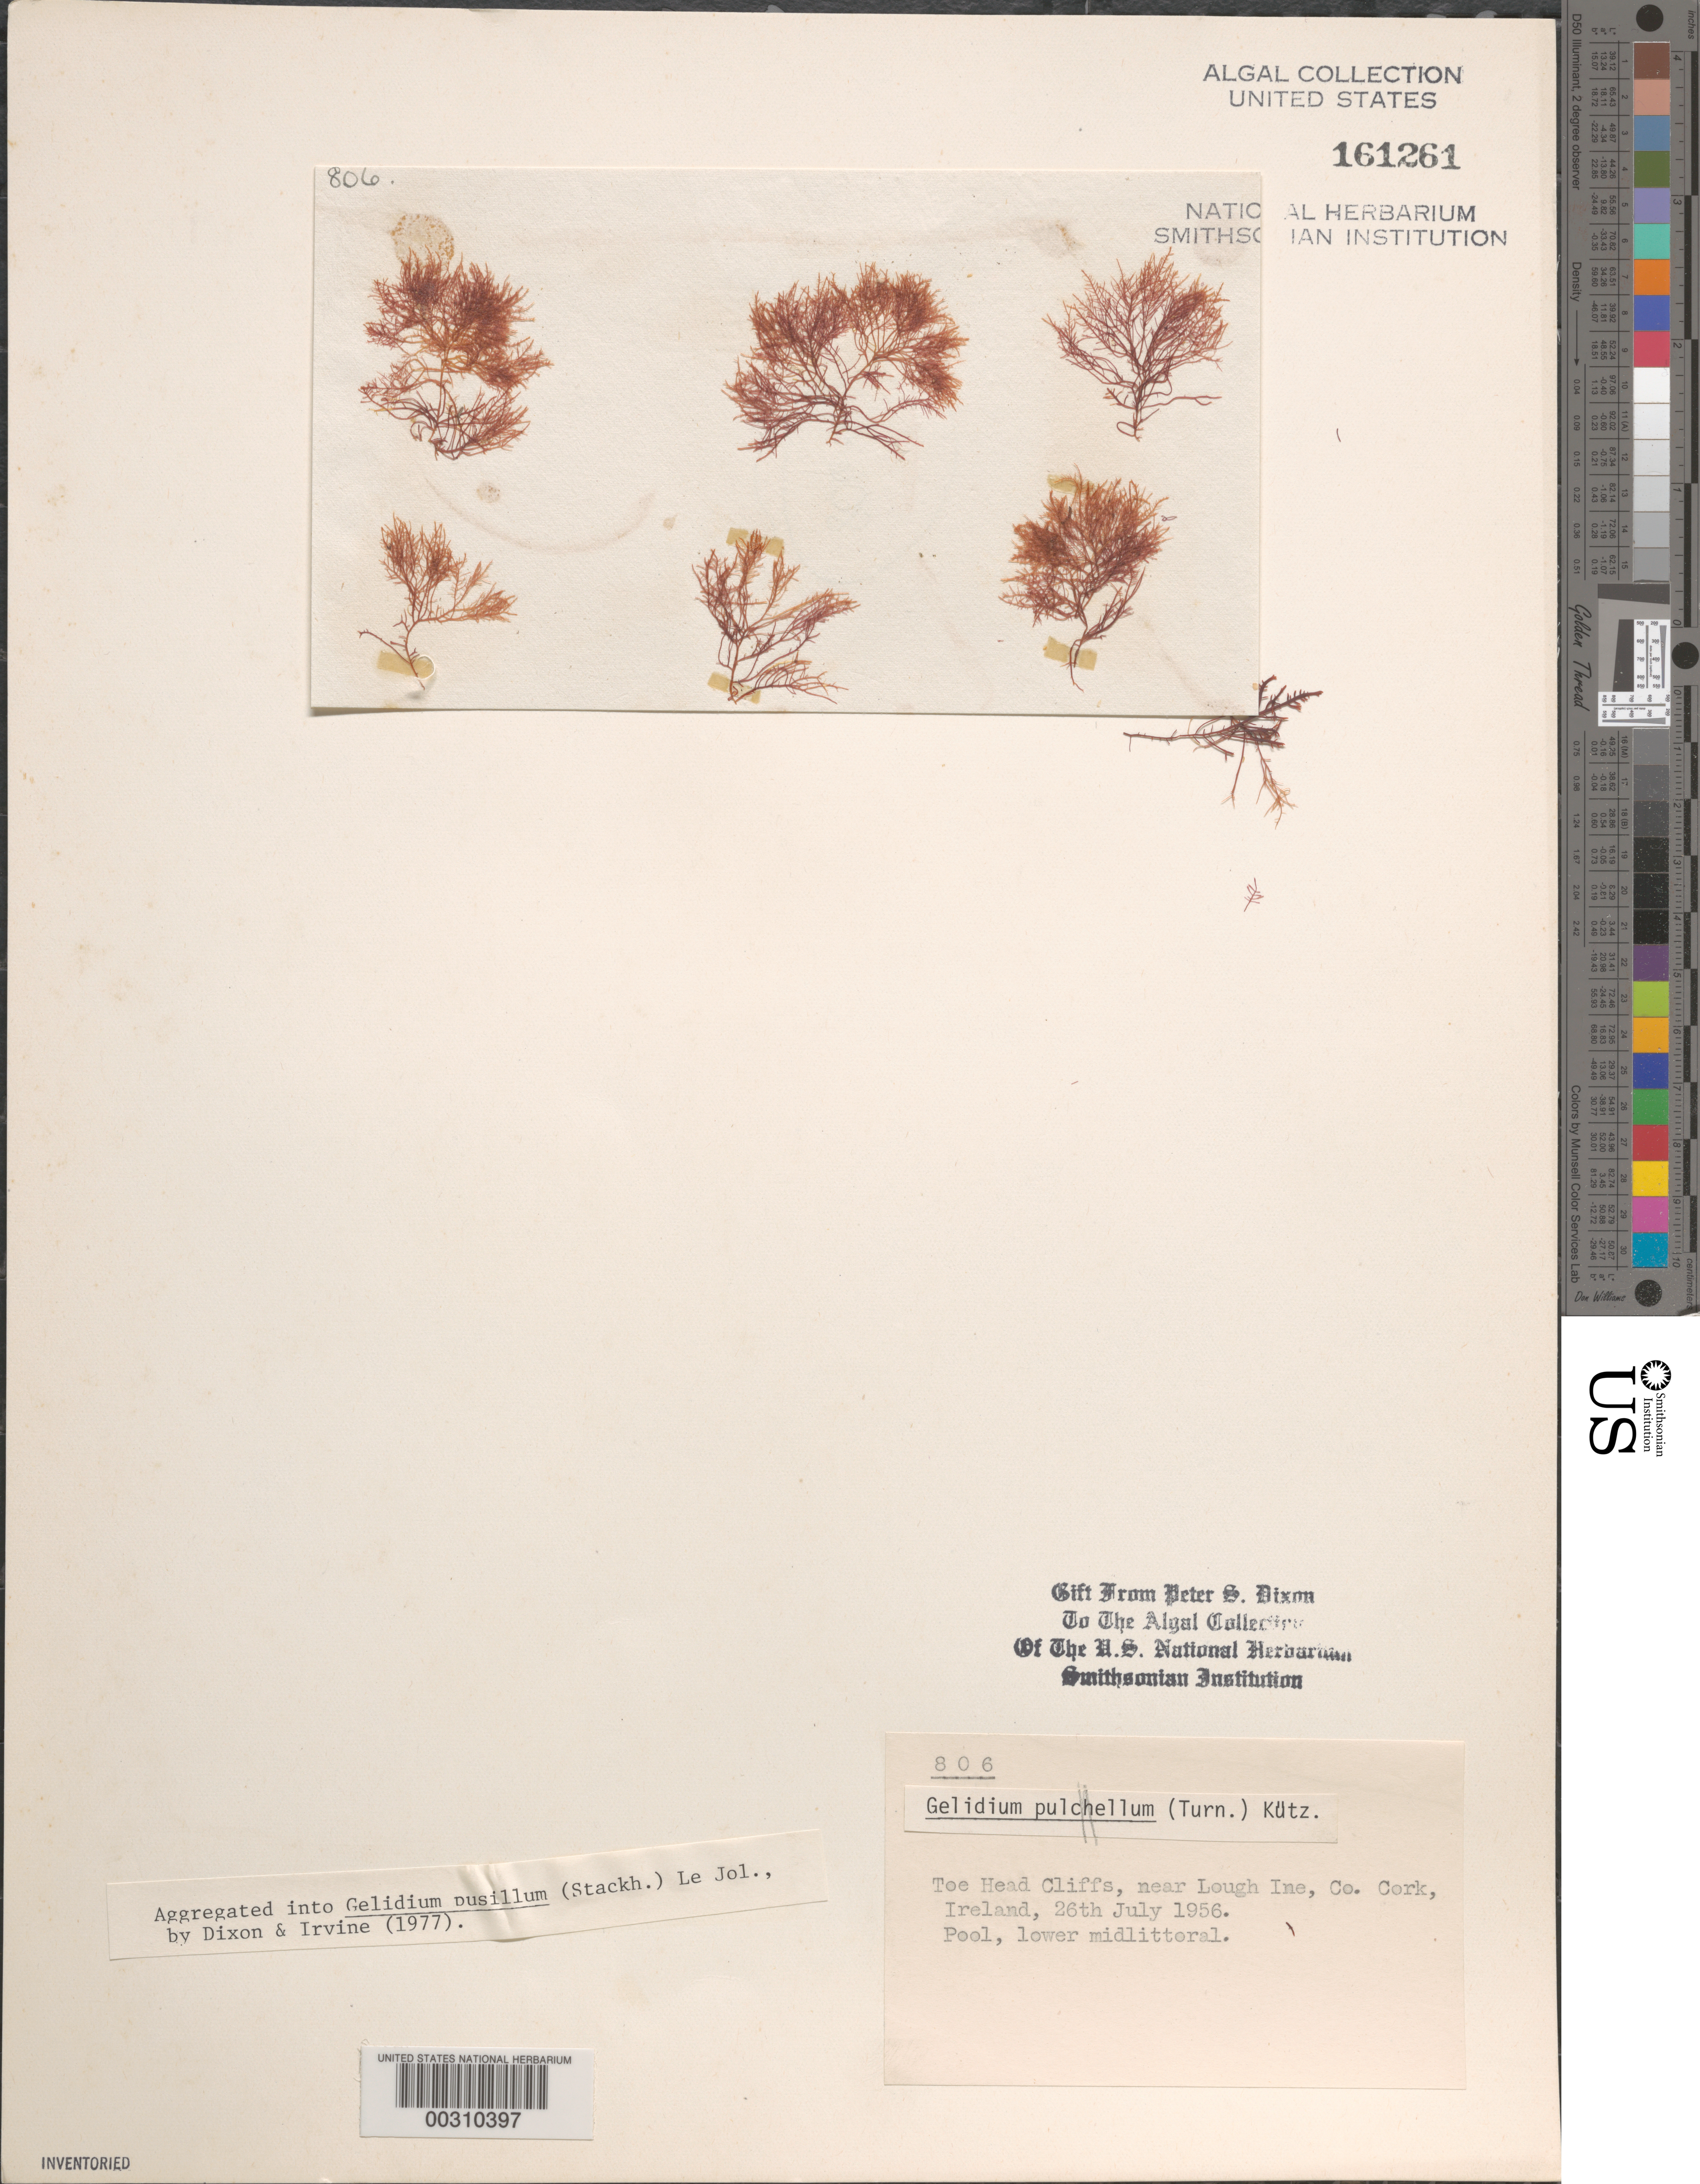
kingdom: Plantae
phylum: Rhodophyta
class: Florideophyceae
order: Gelidiales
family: Gelidiaceae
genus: Gelidium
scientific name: Gelidium pusillum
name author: (Stackh.) Le Jol.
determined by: Dixon, P. S.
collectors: P. S. Dixon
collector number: PSD 806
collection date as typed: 26 Jul 1956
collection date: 1956-07-26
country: Ireland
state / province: Munster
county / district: Cork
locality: Toe Head Cliffs, near Lough Ine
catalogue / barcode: US 161261